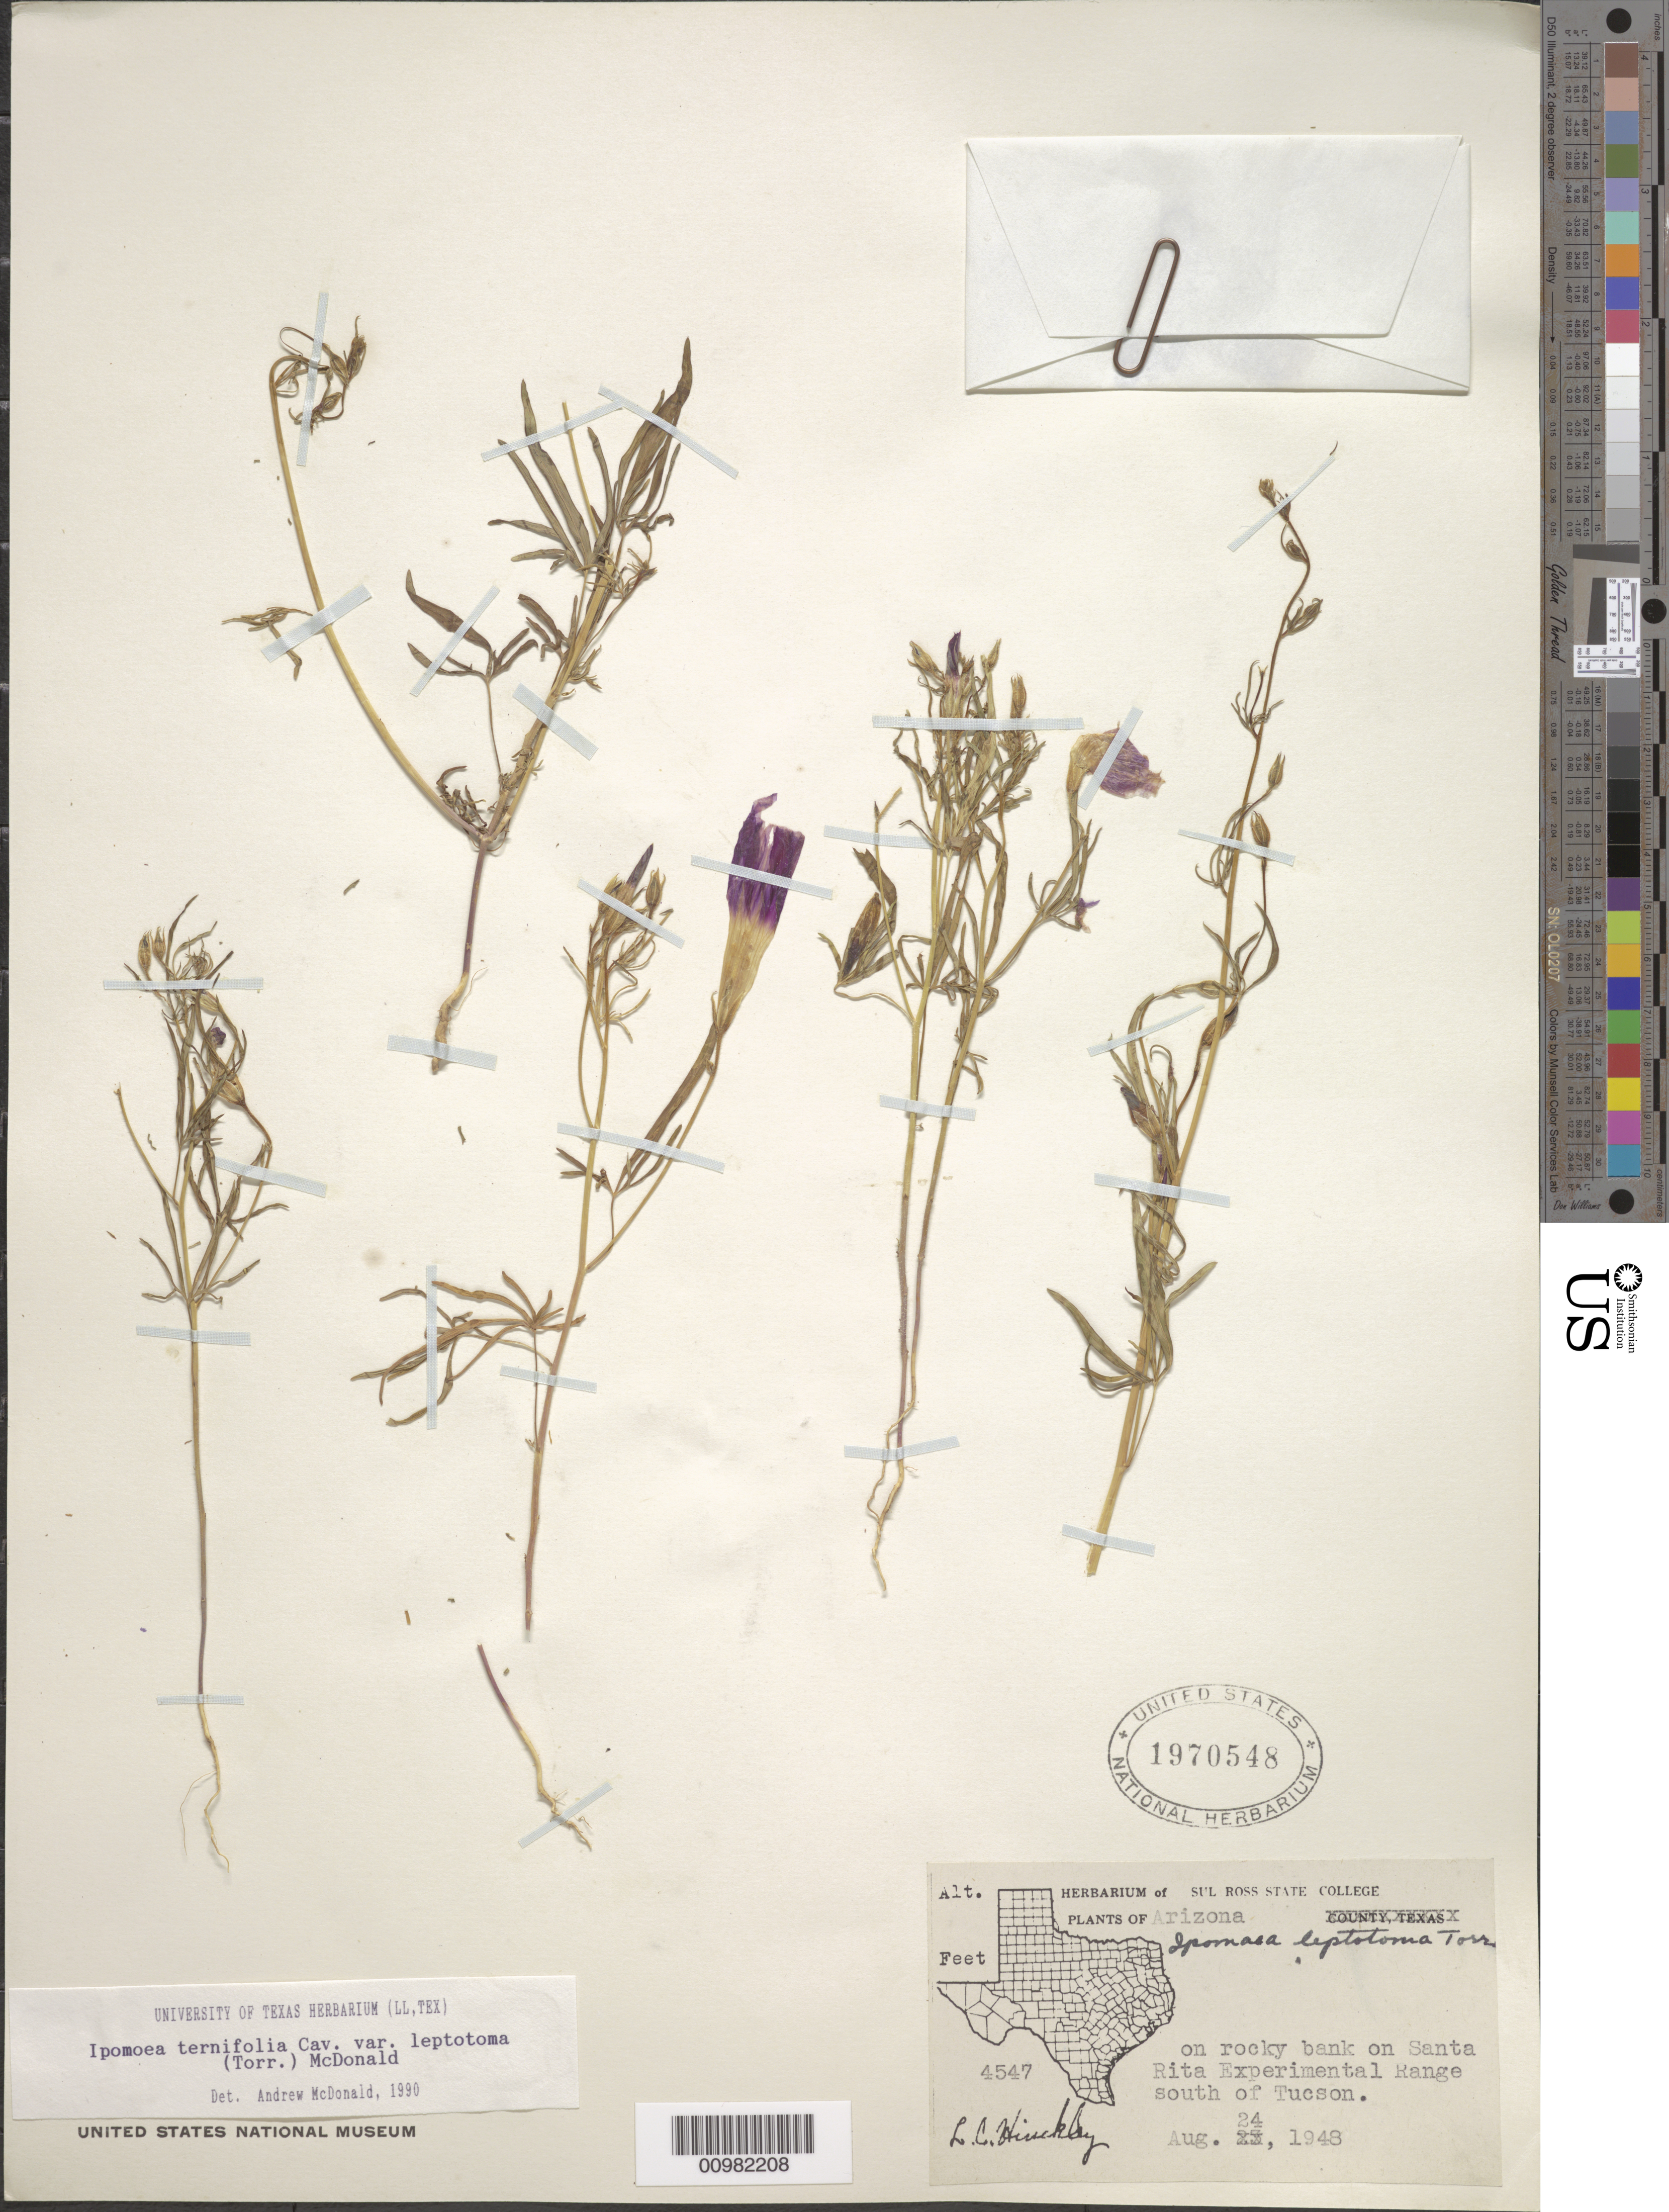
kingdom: Plantae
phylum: Tracheophyta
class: Magnoliopsida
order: Solanales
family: Convolvulaceae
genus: Ipomoea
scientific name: Ipomoea ternifolia var. leptotoma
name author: (Torr.) J.A. McDonald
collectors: L. Hinckley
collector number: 4547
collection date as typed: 24 Aug 1948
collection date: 1948-08-24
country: United States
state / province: Arizona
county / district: Pima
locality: on rocky bank on Santa Rita Experimental Range, South of Tucson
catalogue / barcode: US 1970548